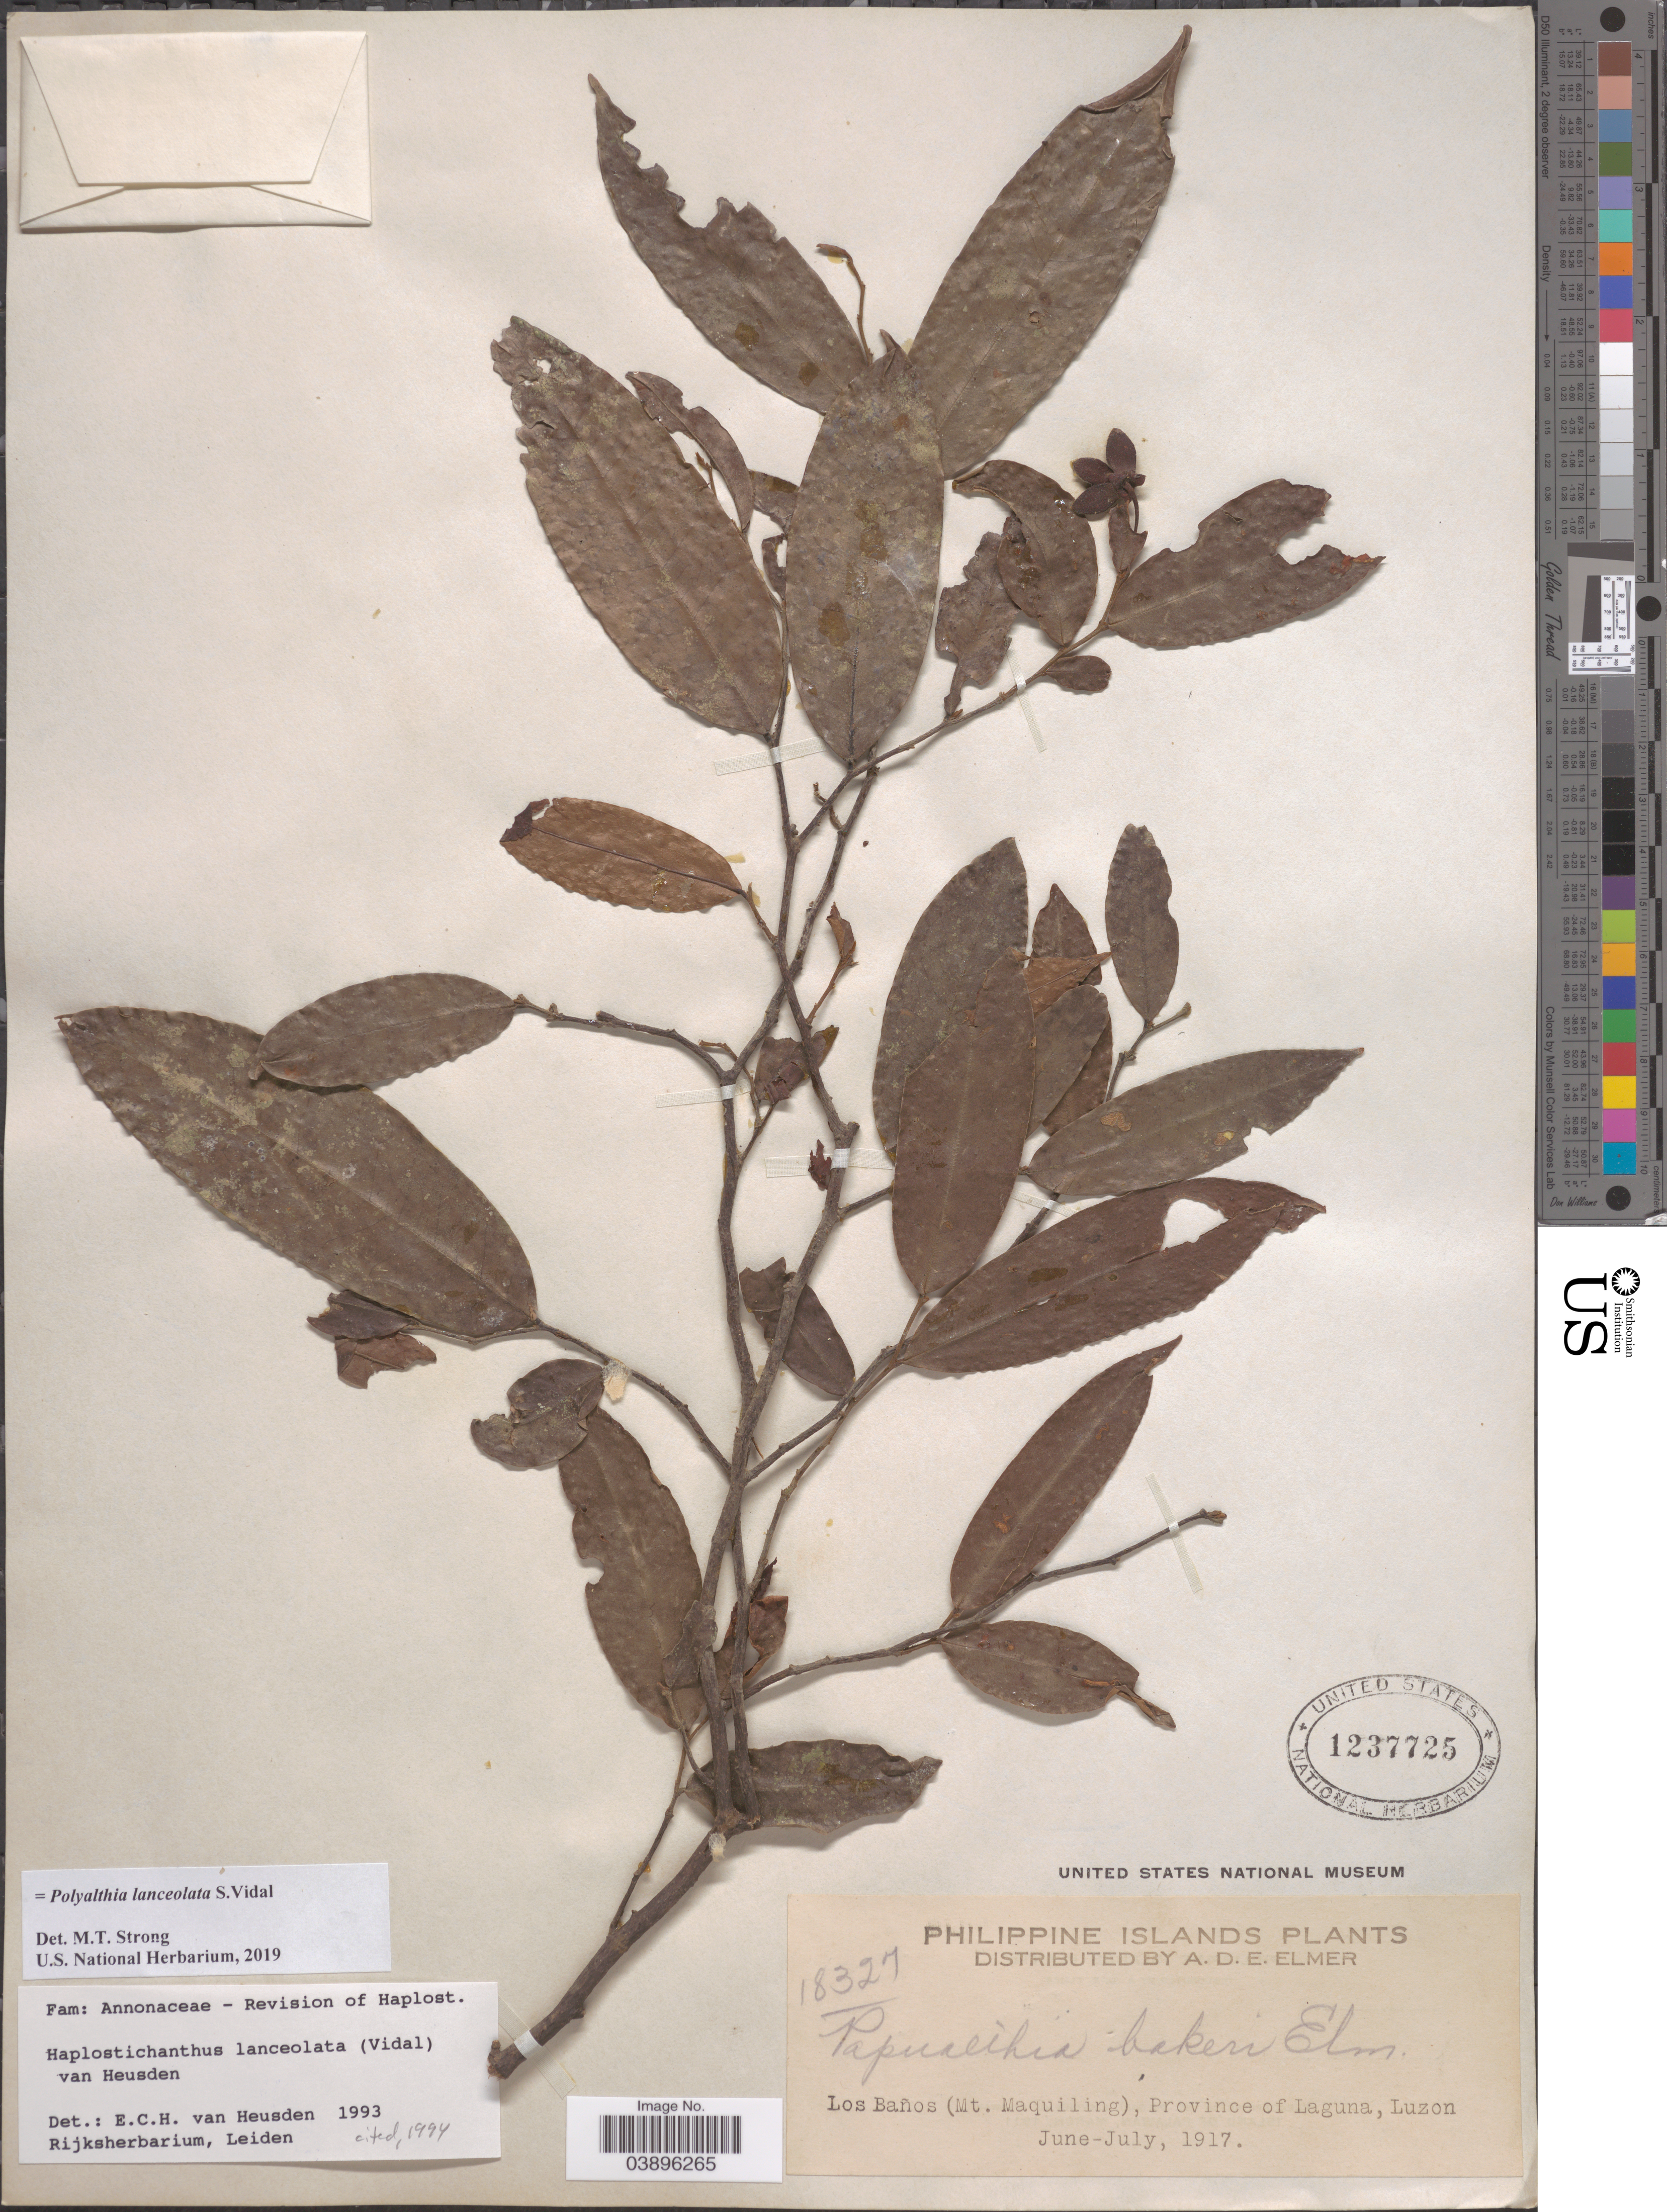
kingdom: Plantae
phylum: Tracheophyta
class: Magnoliopsida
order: Magnoliales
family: Annonaceae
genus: Polyalthia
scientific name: Polyalthia lanceolata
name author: S. Vidal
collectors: A. D. E. Elmer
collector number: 18327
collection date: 1917-06/1917-07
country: Philippines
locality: Los Baños (Mt. Maquiling), Province of Laguna, Luzon.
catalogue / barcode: US 1237725